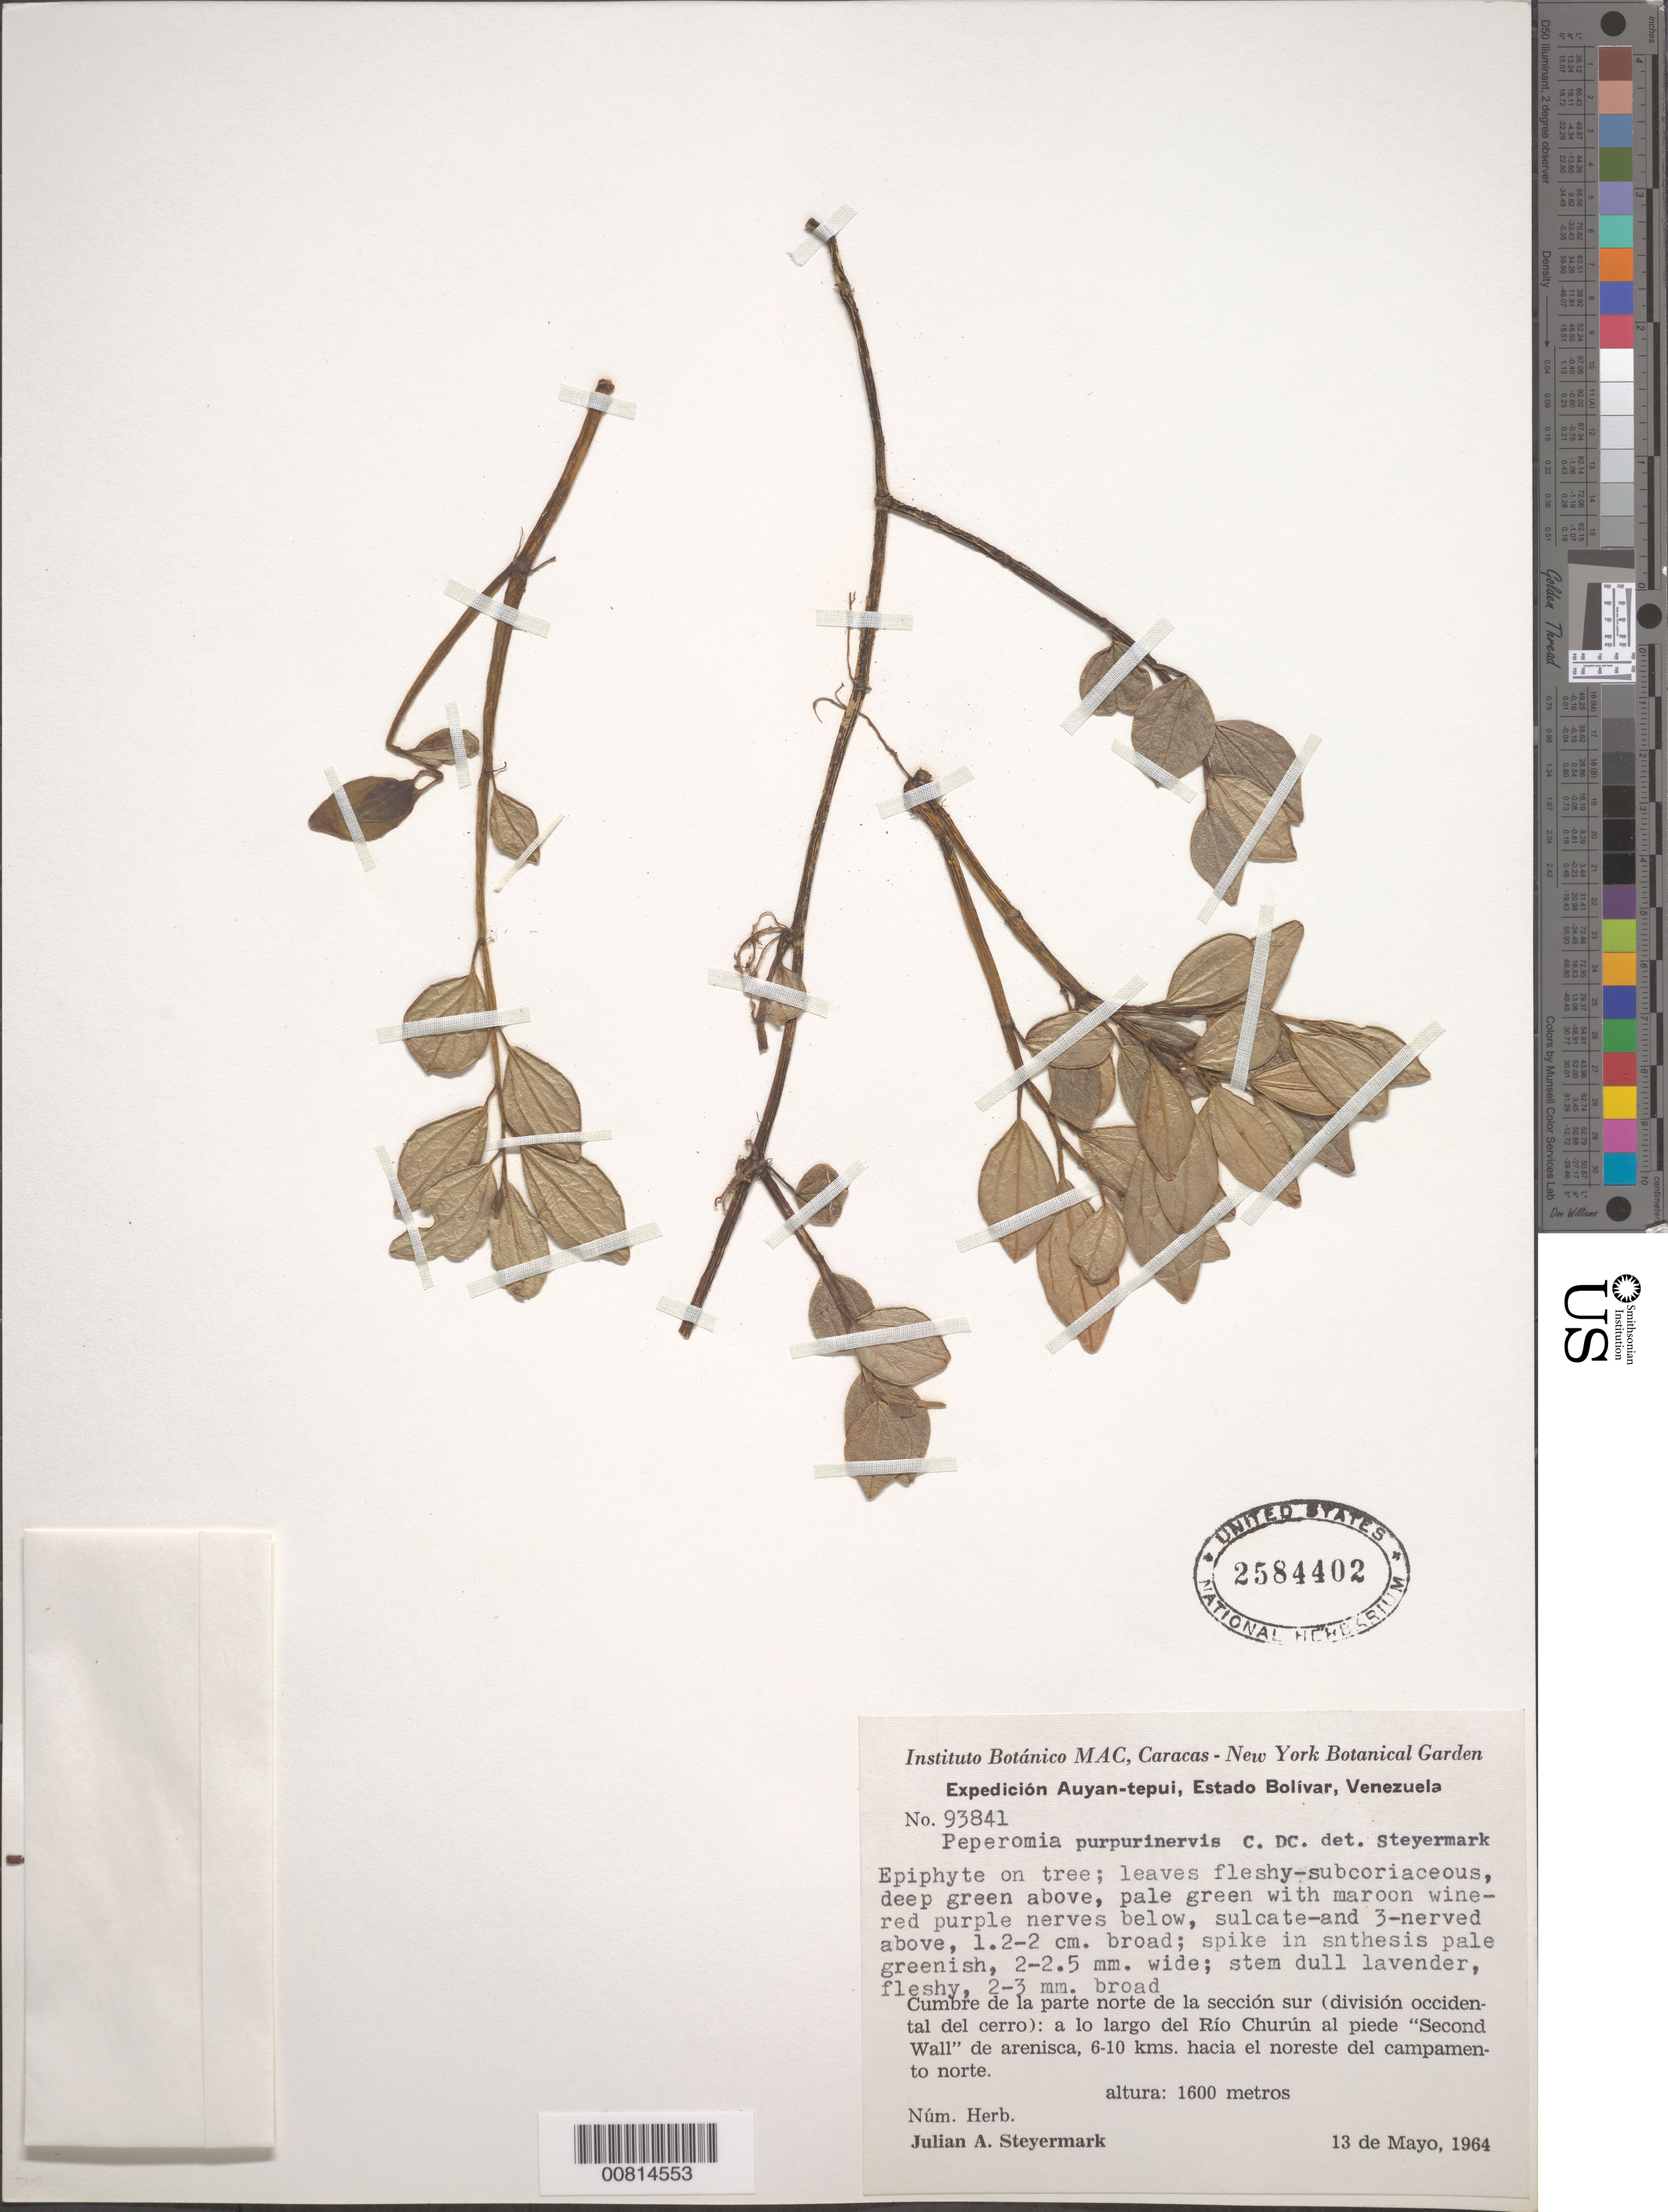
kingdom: Plantae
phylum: Tracheophyta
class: Magnoliopsida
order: Piperales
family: Piperaceae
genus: Peperomia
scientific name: Peperomia purpurinervis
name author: C. DC.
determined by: Steyermark, Julian A., (VEN)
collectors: J. Steyermark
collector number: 93841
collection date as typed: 13-May-64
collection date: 1964-05-13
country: Venezuela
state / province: Bolívar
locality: Auyan-tepuí, Río Churún, de la parte norte de la seccion sur (division occidental), al pie de "Second Wall" de arenisca, 6-10 km hacia el NE del campamento norte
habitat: Cumbre, parte N; al lo largo del rio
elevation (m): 1600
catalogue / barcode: US 2584402